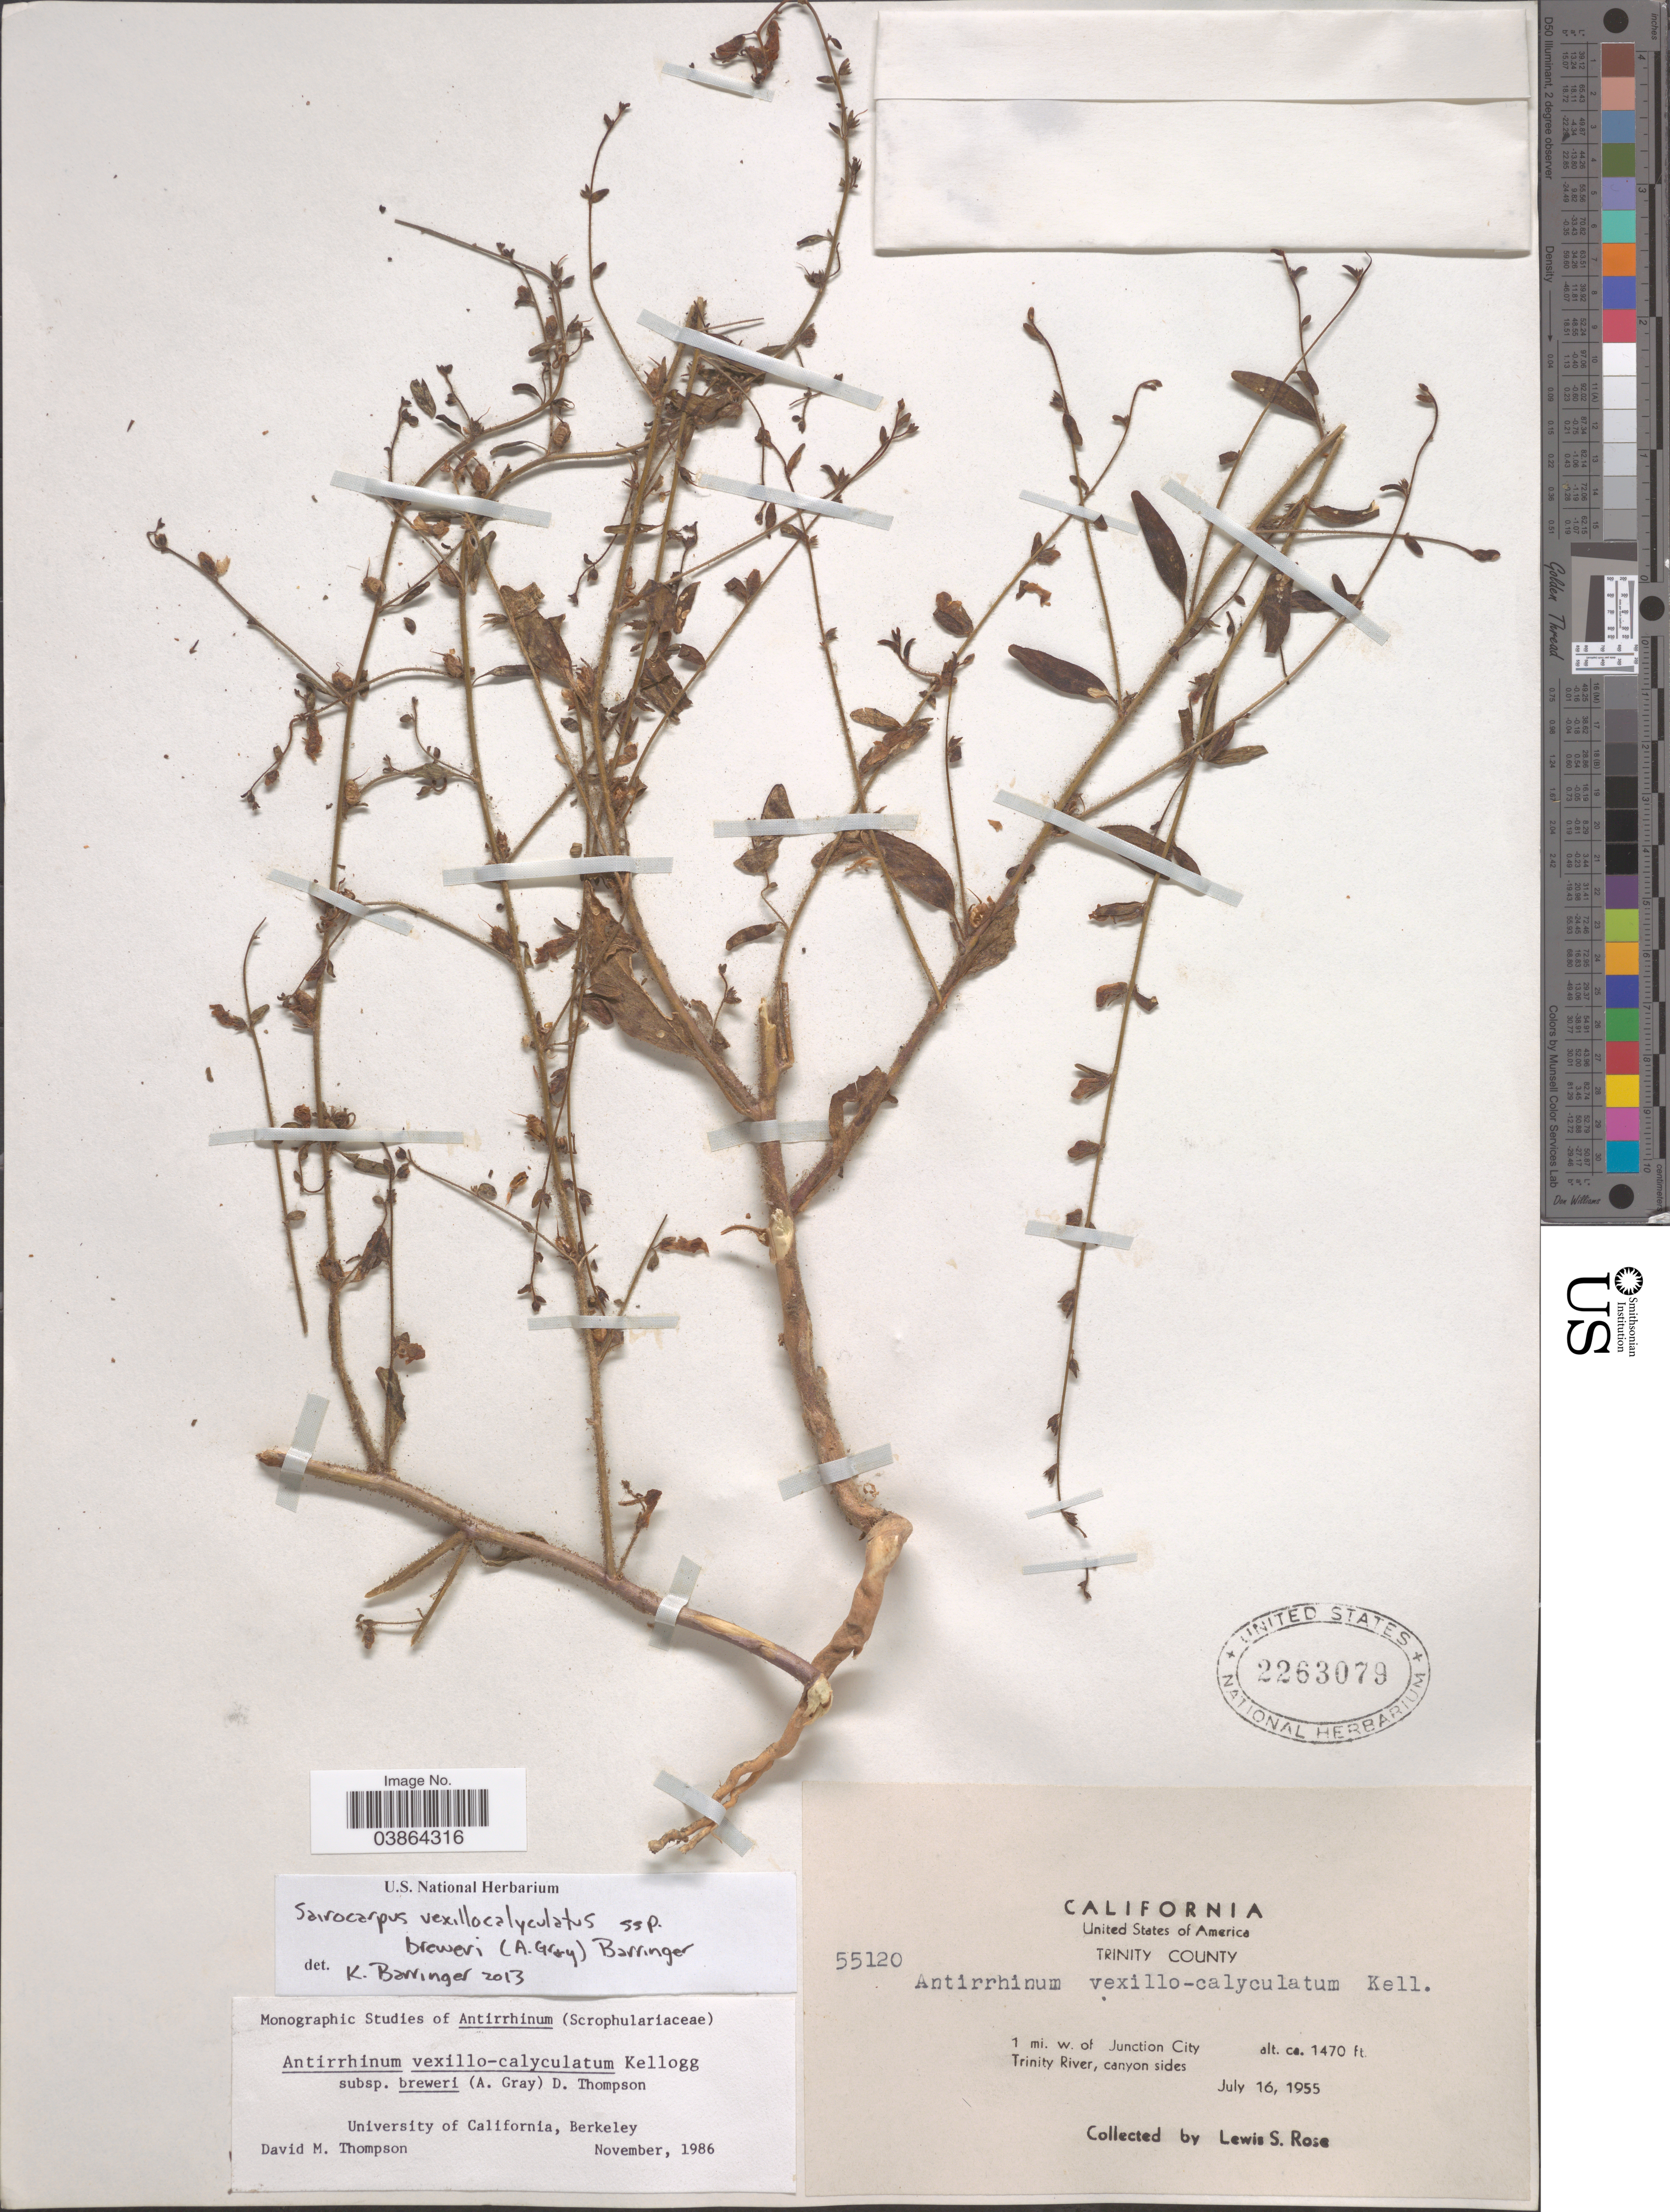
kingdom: Plantae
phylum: Tracheophyta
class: Magnoliopsida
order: Lamiales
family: Plantaginaceae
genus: Sairocarpus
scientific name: Sairocarpus vexillocalyculatus subsp. breweri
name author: (A. Gray) Barringer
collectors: L. S. Rose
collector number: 55120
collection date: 1955-07-16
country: United States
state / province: California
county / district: Trinity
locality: Trinity County. 1 mi. w. of Junction City. Trinity River, canyon sides.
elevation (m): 448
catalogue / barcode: US 2263079